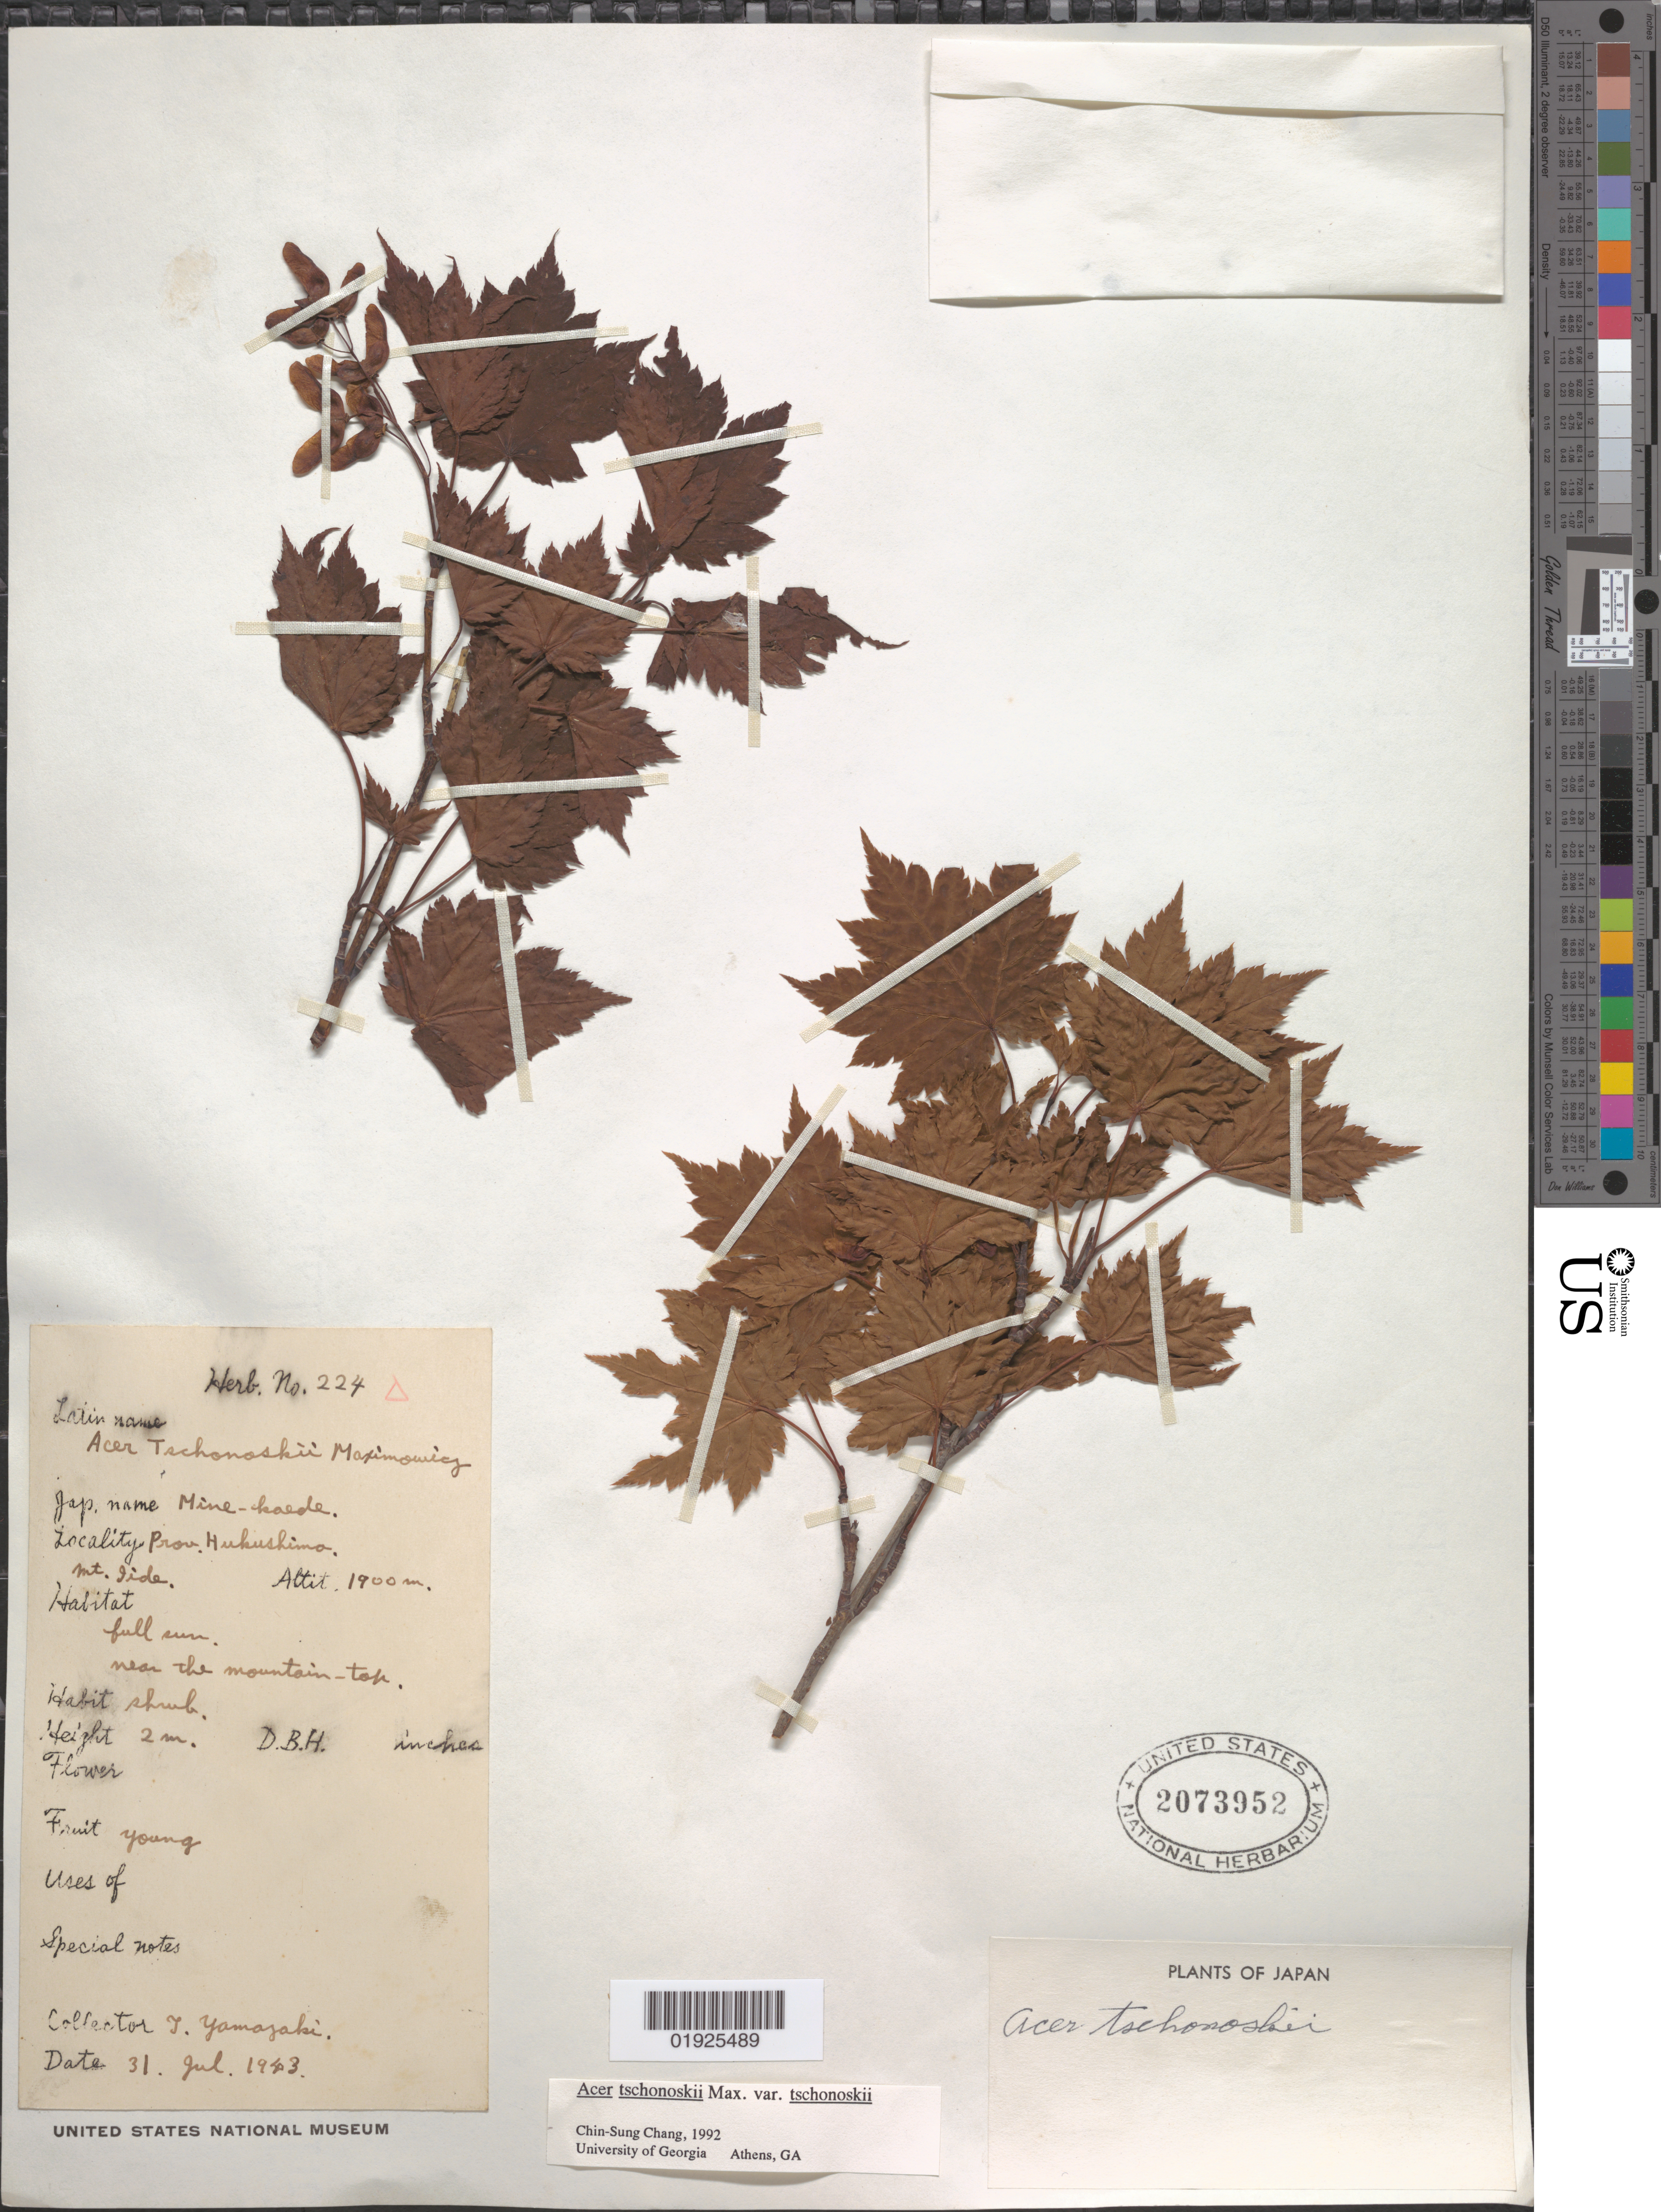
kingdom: Plantae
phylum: Tracheophyta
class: Magnoliopsida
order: Sapindales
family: Sapindaceae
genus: Acer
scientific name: Acer tschonoskii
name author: Maxim.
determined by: Chang, C. S., (SNUA)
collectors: T. Yamazaki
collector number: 224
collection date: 1943-07-31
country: Japan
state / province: Hukusima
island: Honshu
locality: Prov. Hukushimo [Hukusima = Fukushima?], Mt. Iide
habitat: Full sun, near the moutain top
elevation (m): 1900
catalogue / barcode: US 2073952